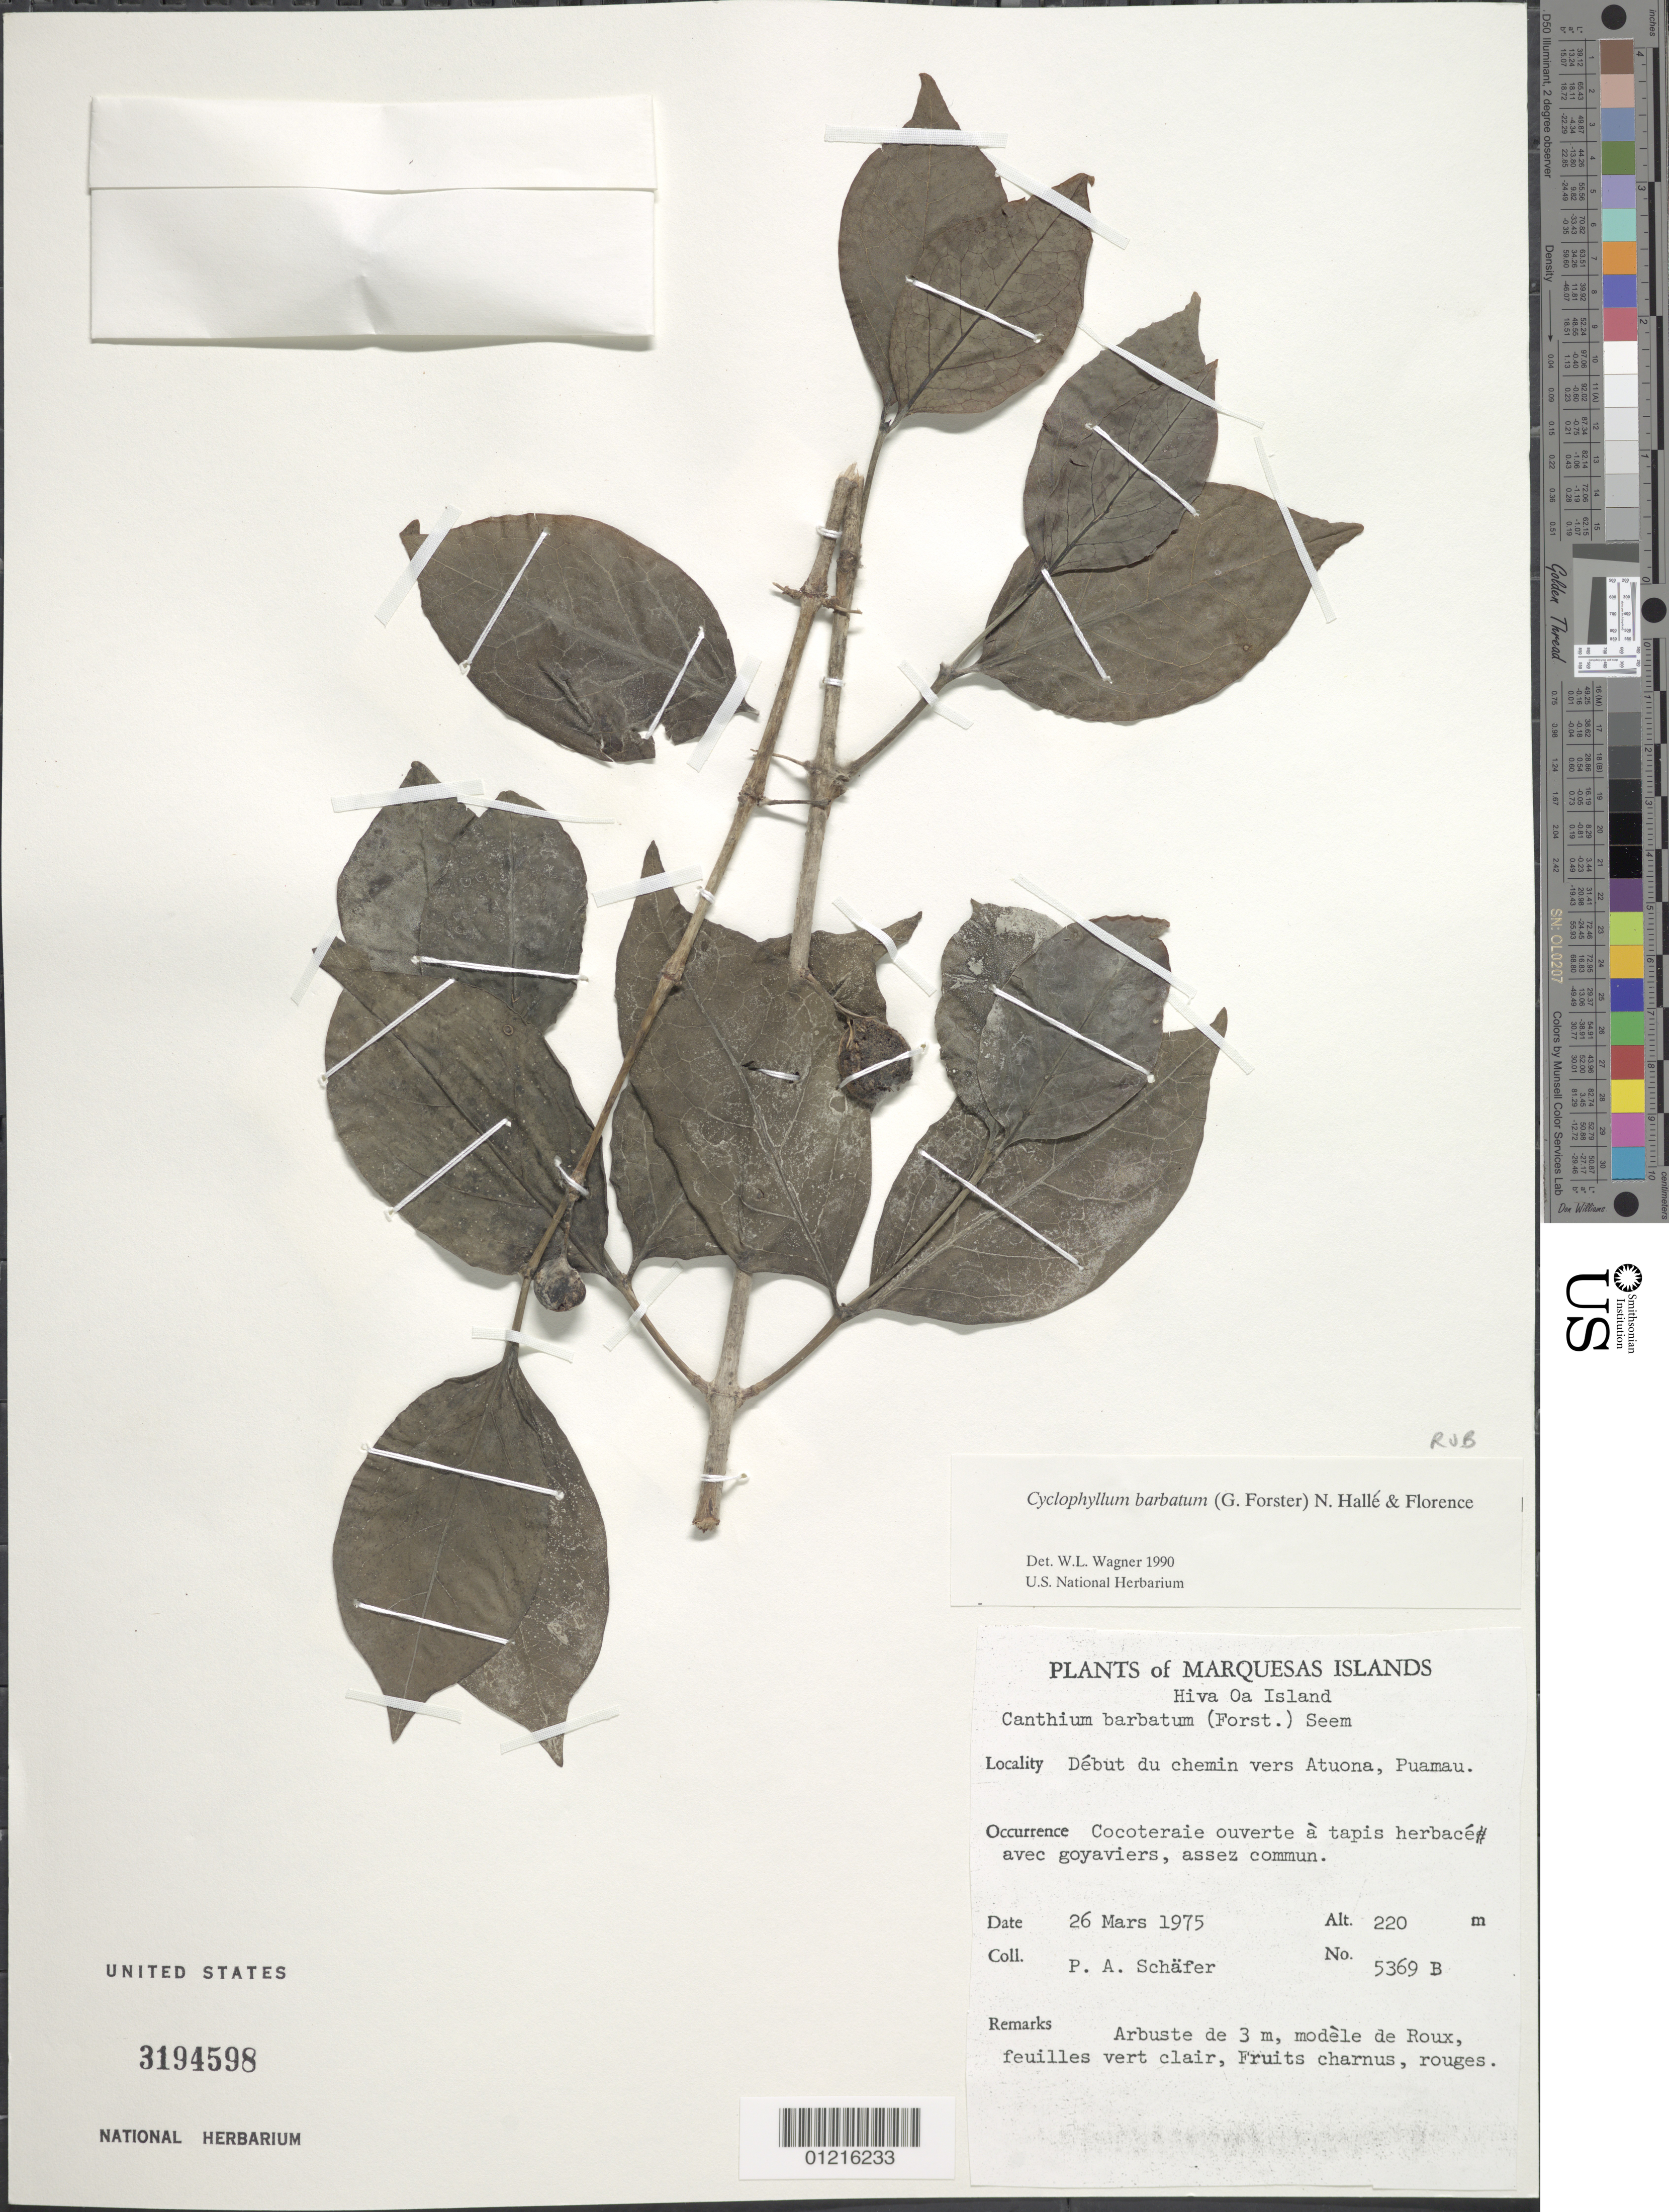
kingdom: Plantae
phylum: Tracheophyta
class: Magnoliopsida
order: Gentianales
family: Rubiaceae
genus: Cyclophyllum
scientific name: Cyclophyllum barbatum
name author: (G. Forst.) N. Hallé & J. Florence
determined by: Wagner, W. L., (BOT), Smithsonian Institution - National Museum of Natural History (UNITED STATES)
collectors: P. A. Schäfer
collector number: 5369B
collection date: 1975-03-26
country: French Polynesia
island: Hiva Oa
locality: Début du chemin vers Atuona, Puamau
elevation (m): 220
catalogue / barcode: US 3194598